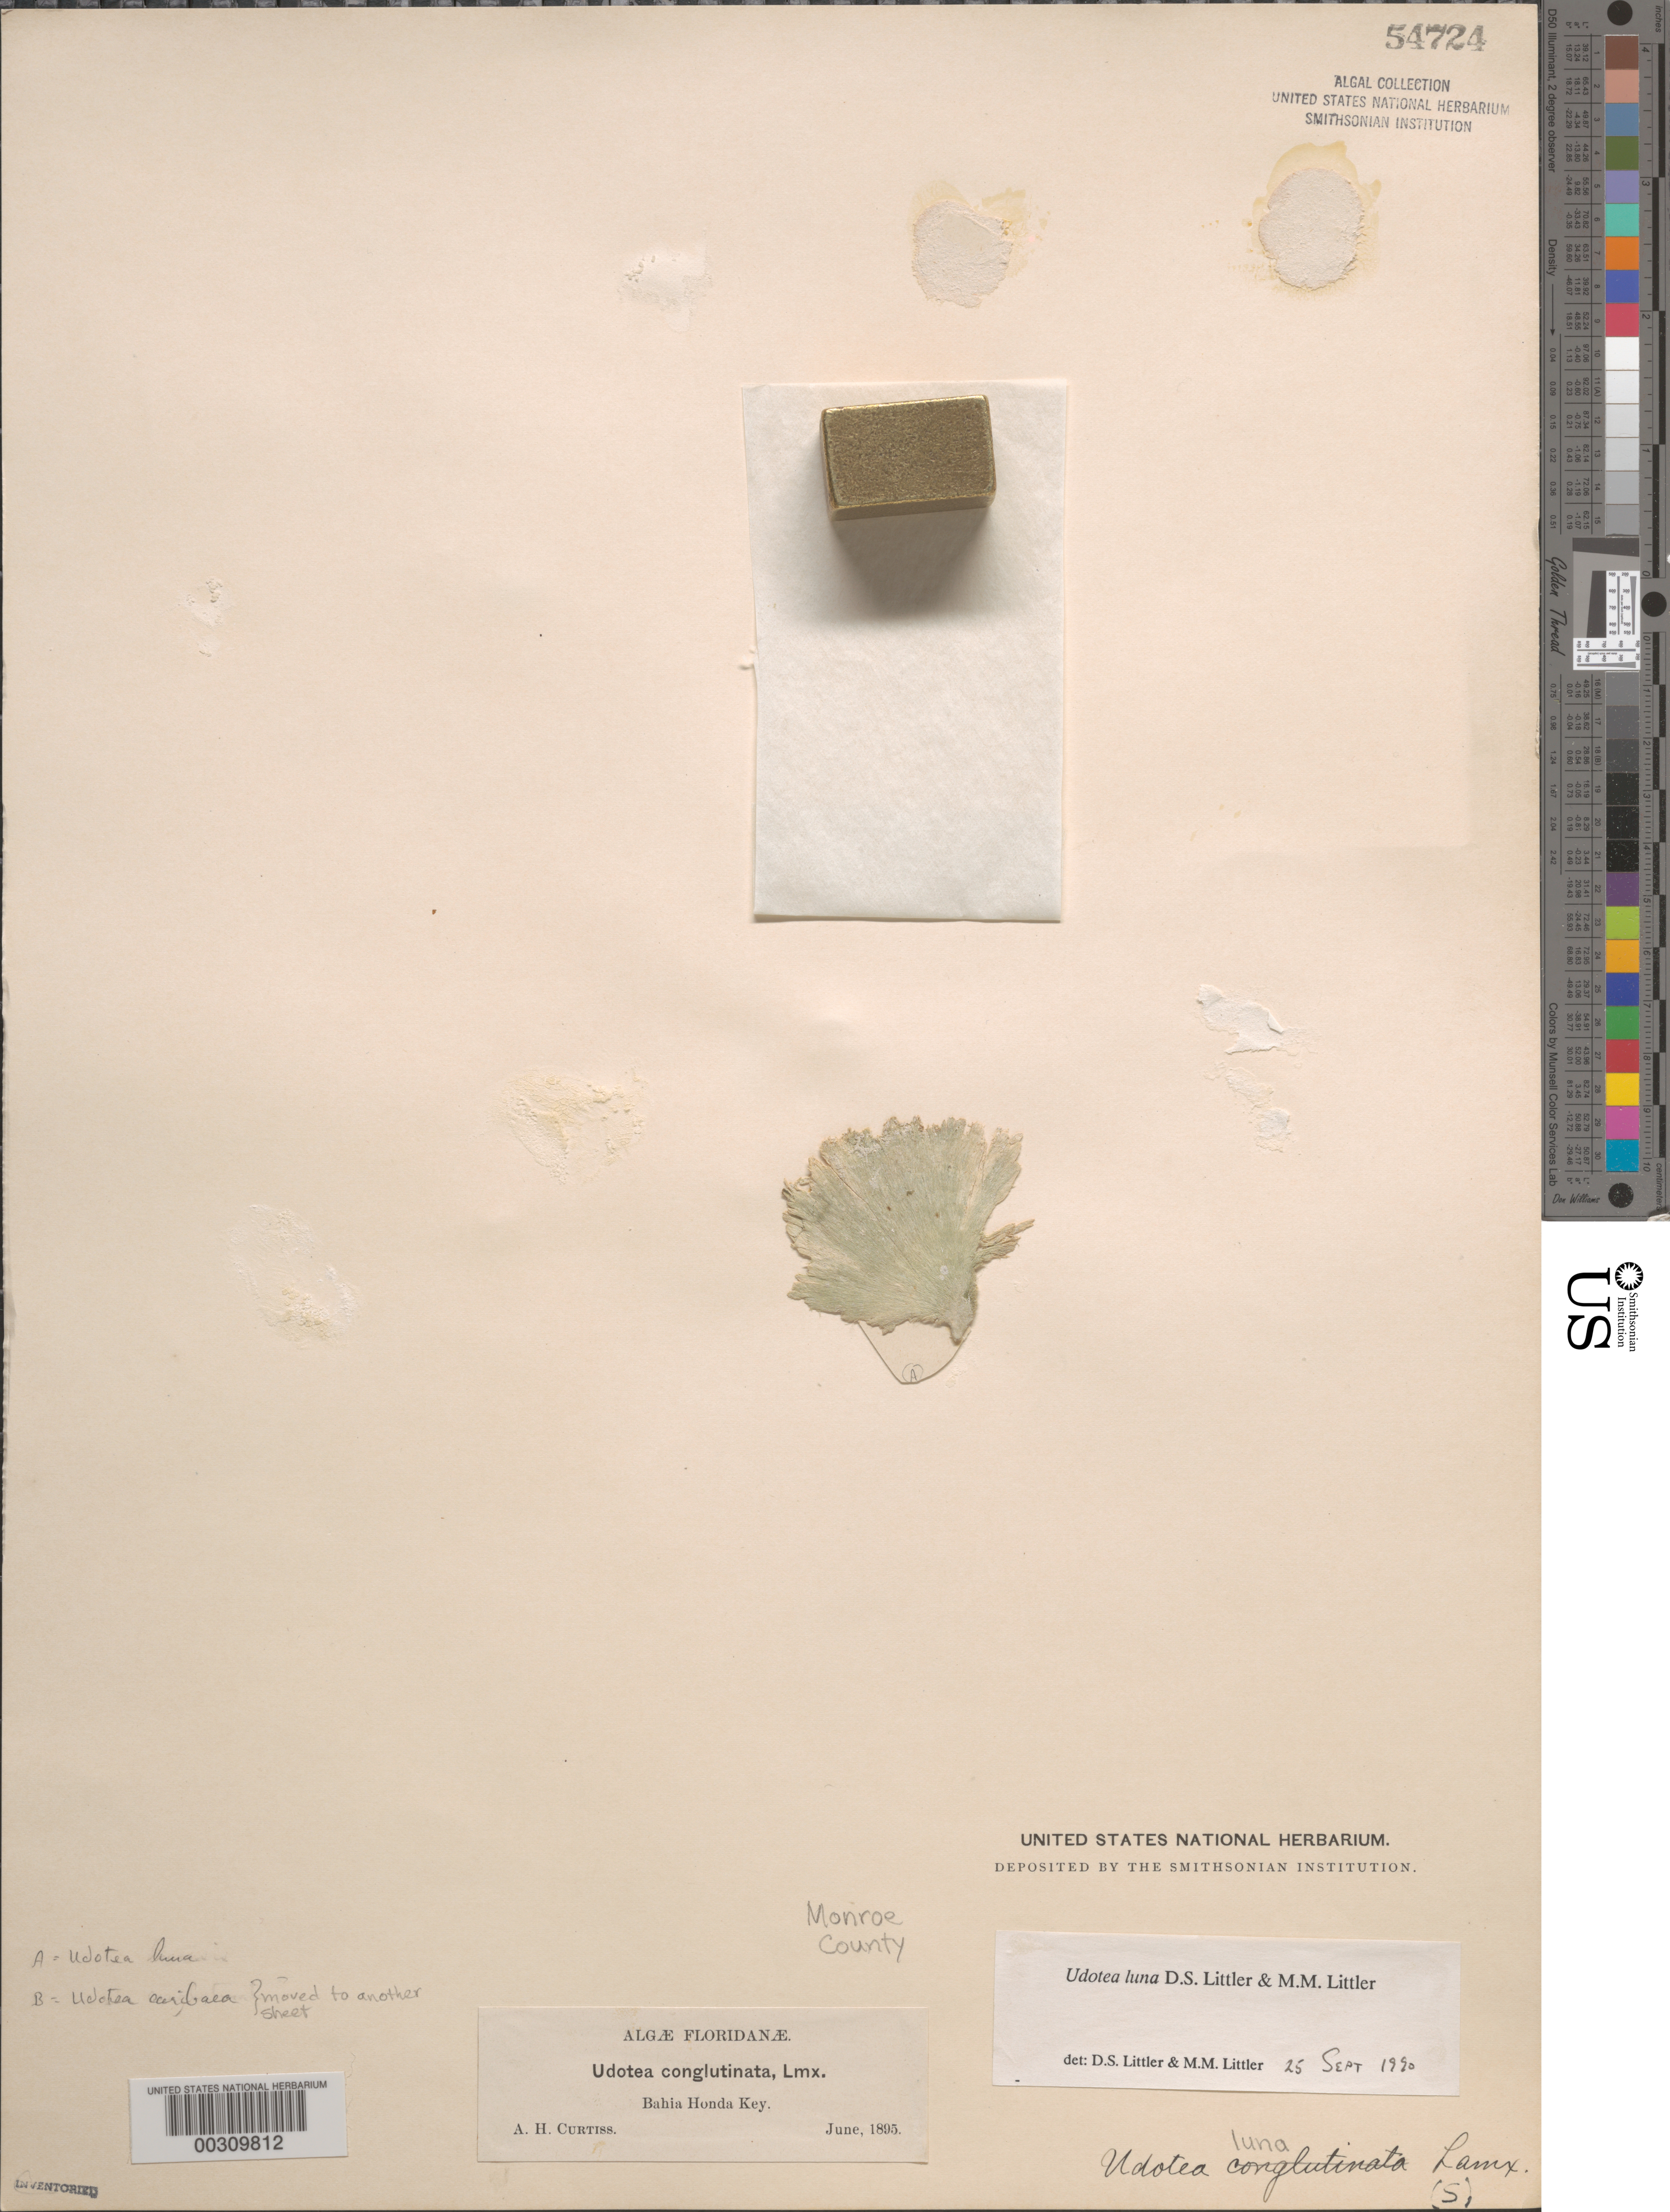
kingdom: Plantae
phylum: Chlorophyta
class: Ulvophyceae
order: Bryopsidales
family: Udoteaceae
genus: Udotea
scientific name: Udotea luna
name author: D.S. Littler & Littler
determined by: Littler, D. S.; Littler, M. M.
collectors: A. H. Curtiss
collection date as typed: Jun 1895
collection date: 1895-06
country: United States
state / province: Florida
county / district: Monroe County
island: Bahia Honda Key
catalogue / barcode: US 54724